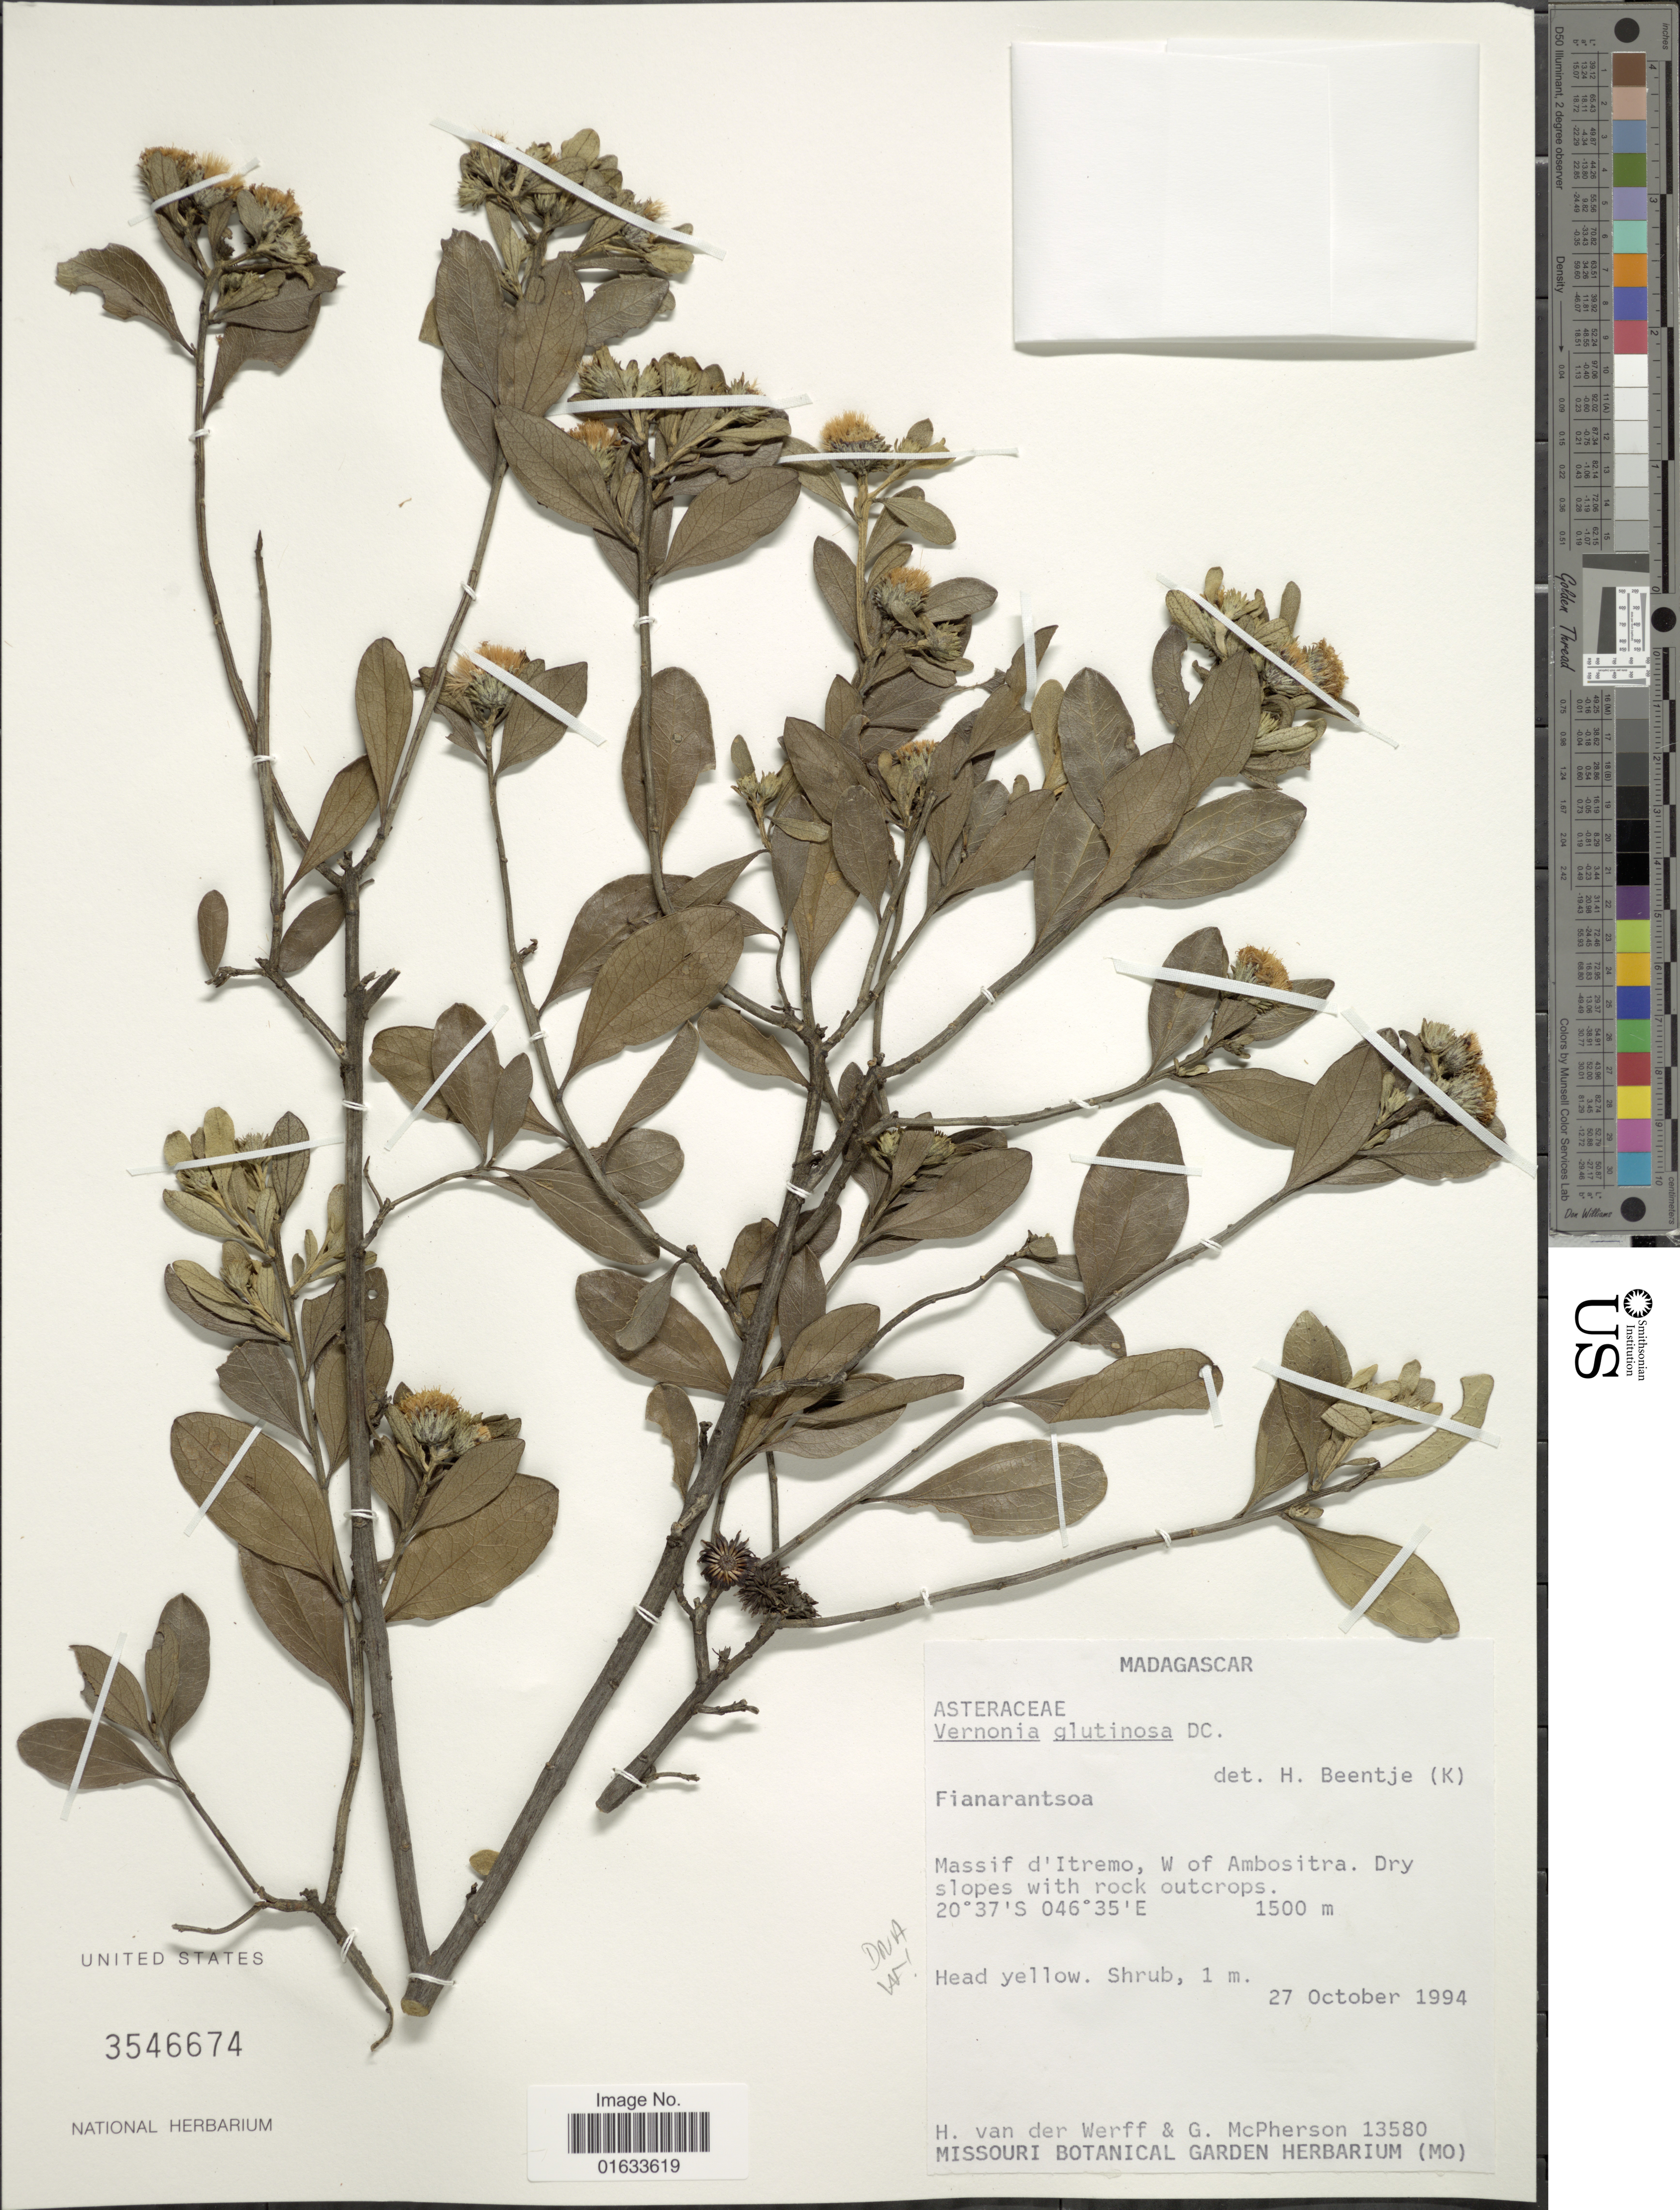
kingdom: Plantae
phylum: Tracheophyta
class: Magnoliopsida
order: Asterales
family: Asteraceae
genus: Distephanus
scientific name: Distephanus glutinosus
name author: (DC.) H. Rob. & B. Kahn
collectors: H. van der Werff & G. D. McPherson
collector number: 13580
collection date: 1994-10-27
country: Madagascar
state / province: Amoron'i Mania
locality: Fianaratsoa. Massif d'Itremo, W of Ambositra.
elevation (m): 1500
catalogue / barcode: US 3546674